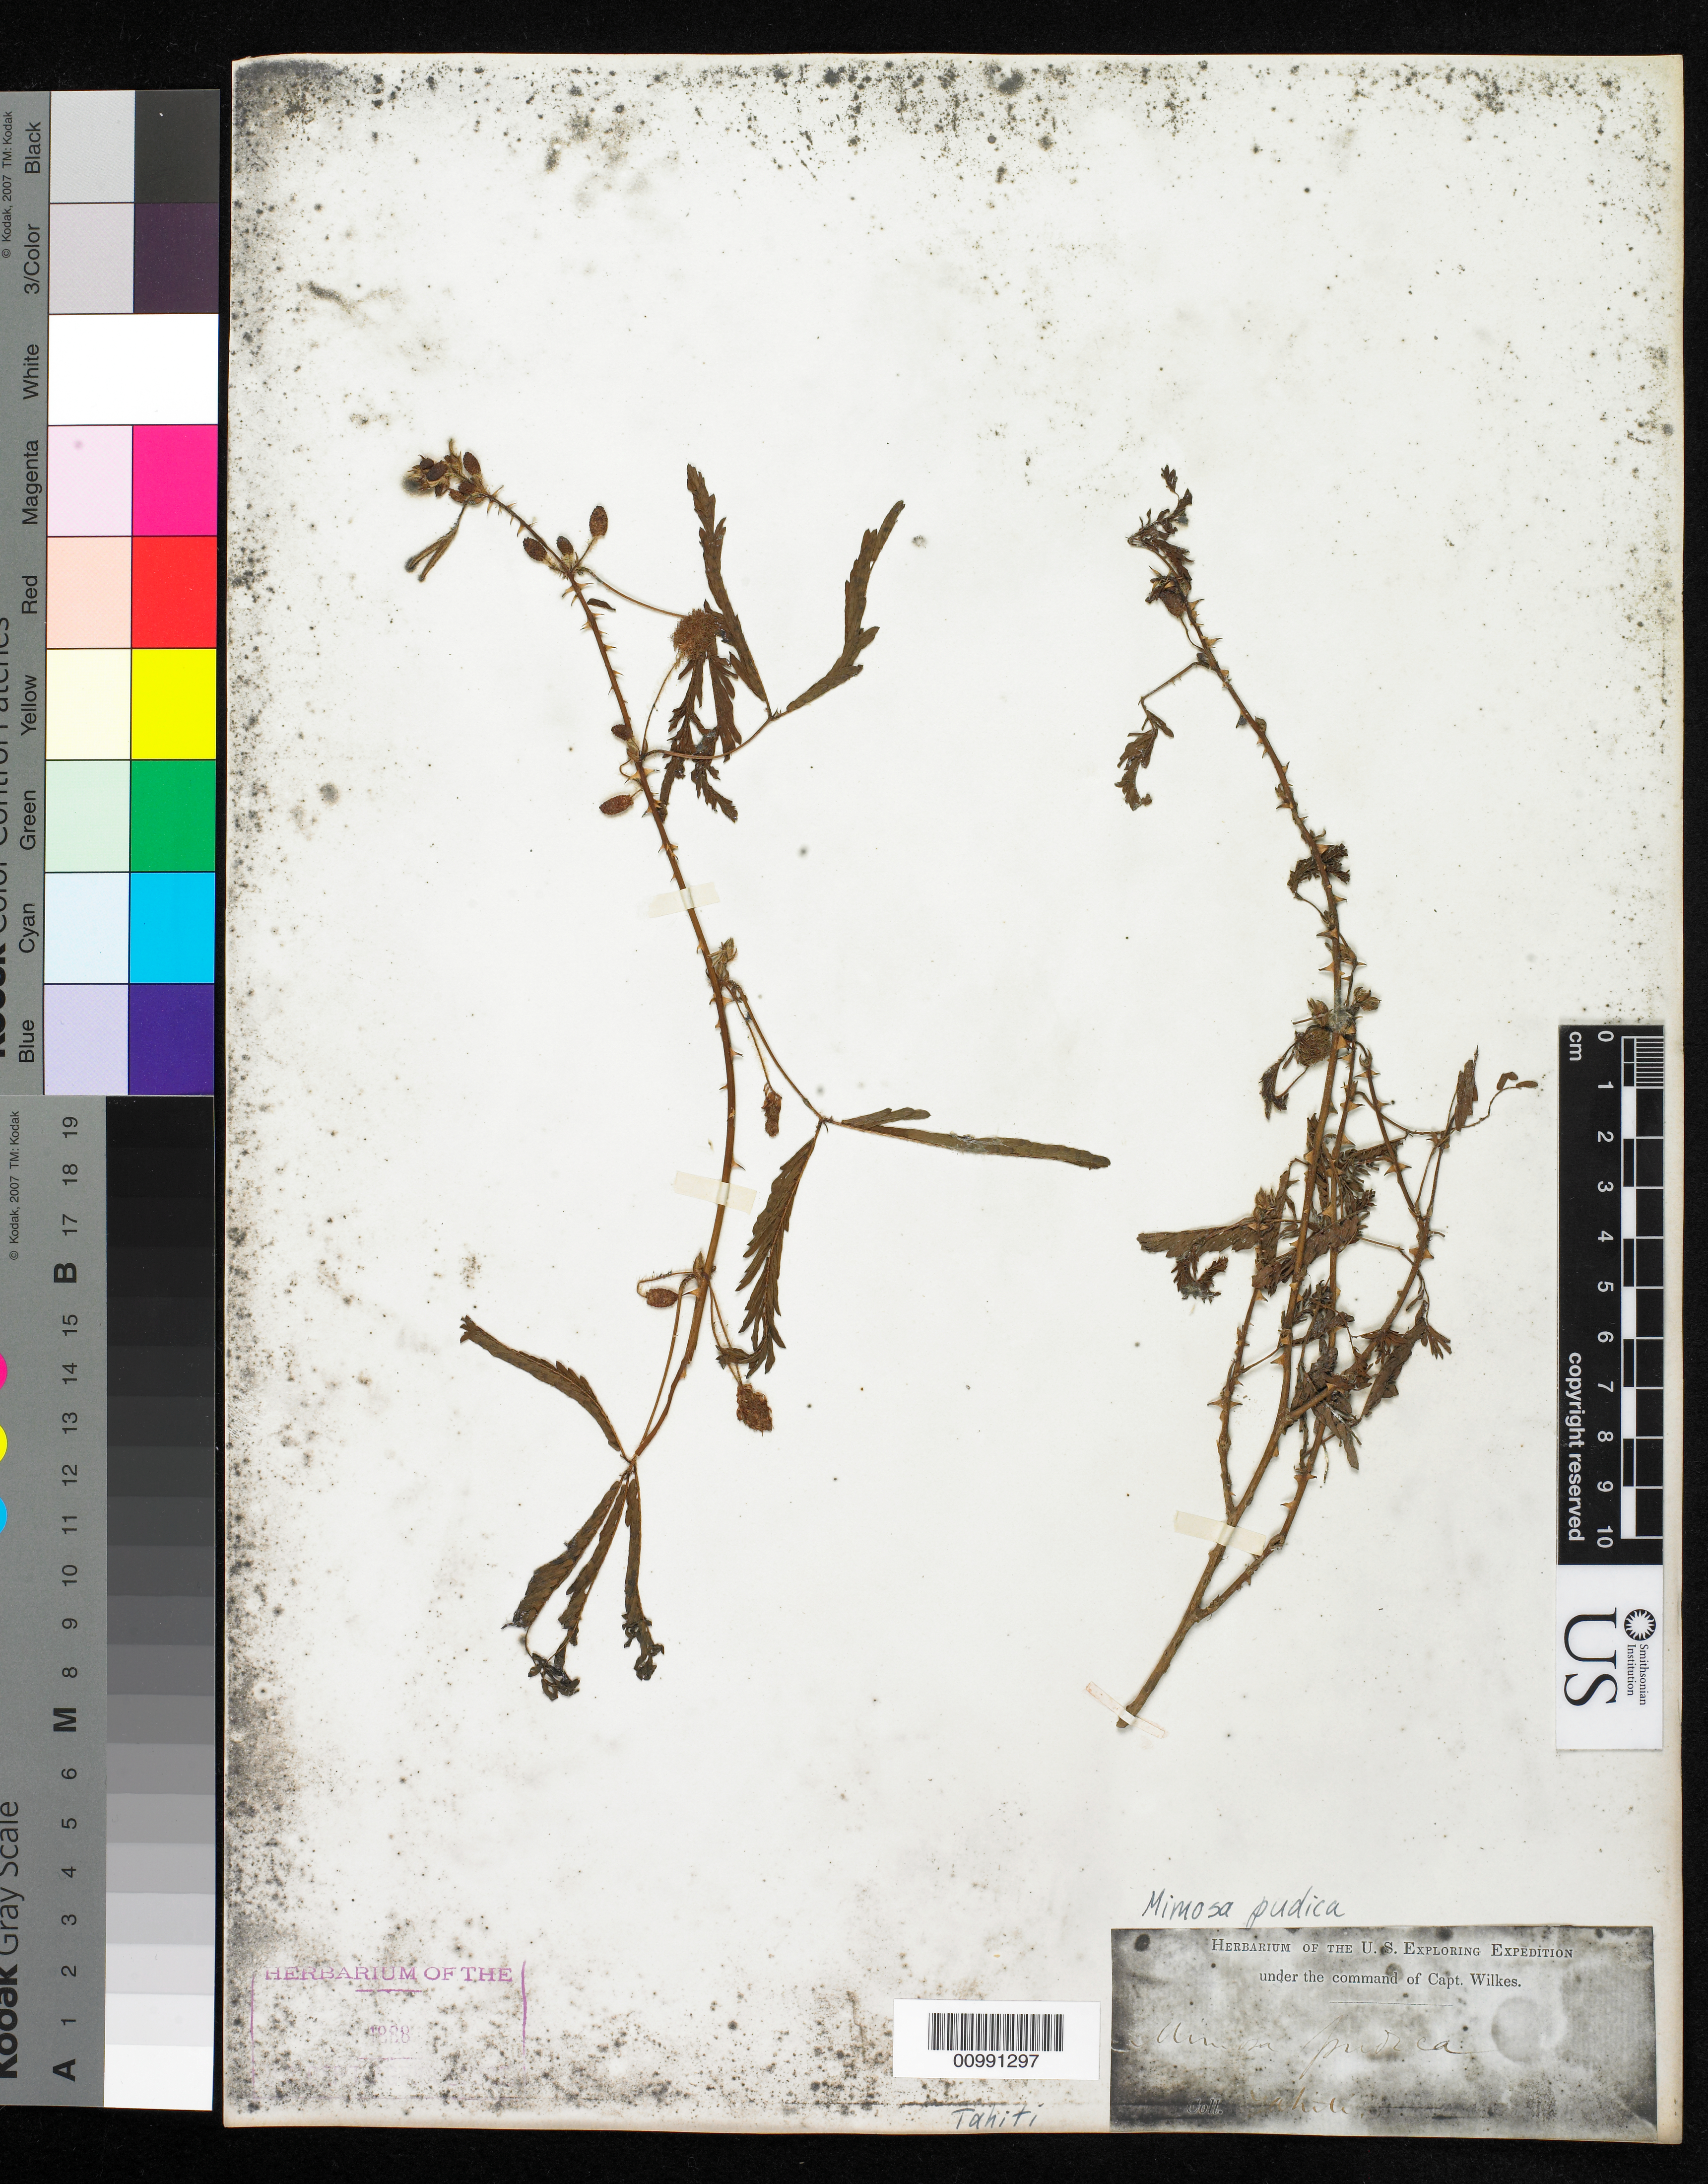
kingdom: Plantae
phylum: Tracheophyta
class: Magnoliopsida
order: Fabales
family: Fabaceae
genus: Mimosa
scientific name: Mimosa pudica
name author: L.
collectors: Wilkes Explor. Exped.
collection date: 1838/1842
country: French Polynesia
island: Tahiti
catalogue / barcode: US 98472